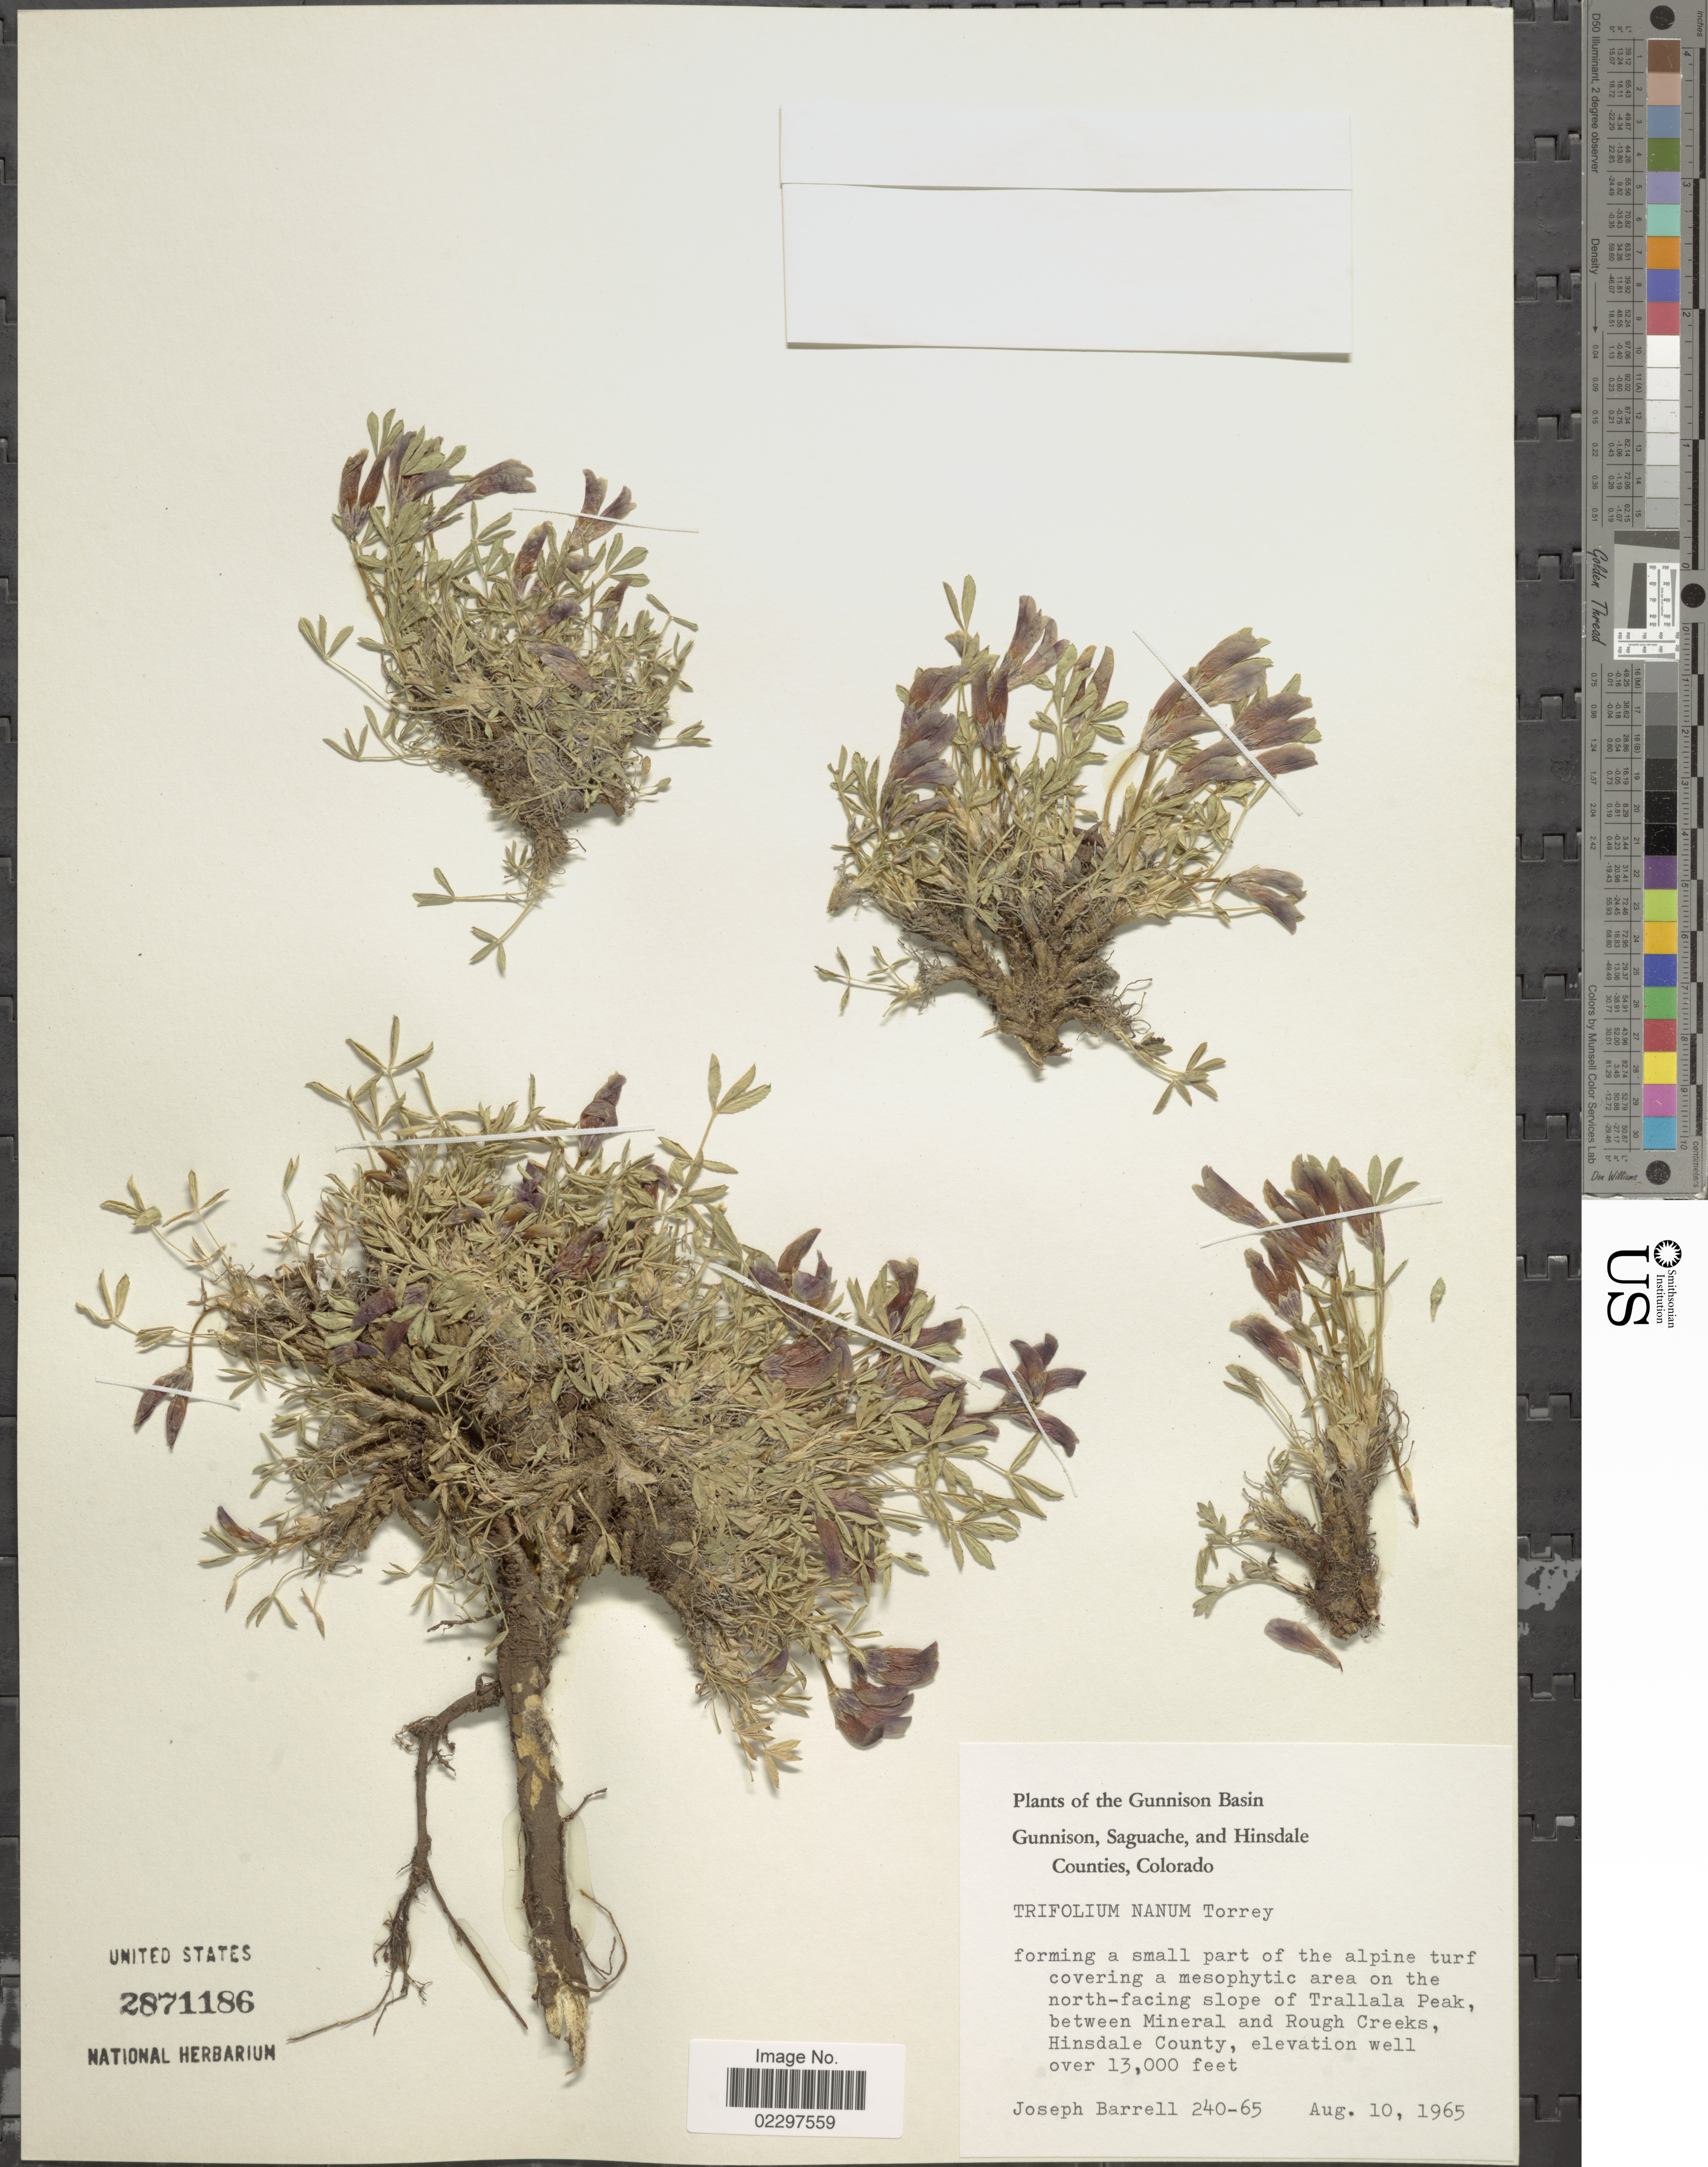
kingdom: Plantae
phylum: Tracheophyta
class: Magnoliopsida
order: Fabales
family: Fabaceae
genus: Trifolium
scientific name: Trifolium nanum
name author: Torr.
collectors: J. Barrell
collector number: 240-65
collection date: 1965-08-10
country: United States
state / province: Colorado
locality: Gunnison Basin. Gunnison, Saguache, and Hinsdale Counties, Colorado. Area on the north-facing slope of Trallala Peak, between Mineral and Rough Creeks, Hinsdale County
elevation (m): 3962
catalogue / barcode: US 2871186